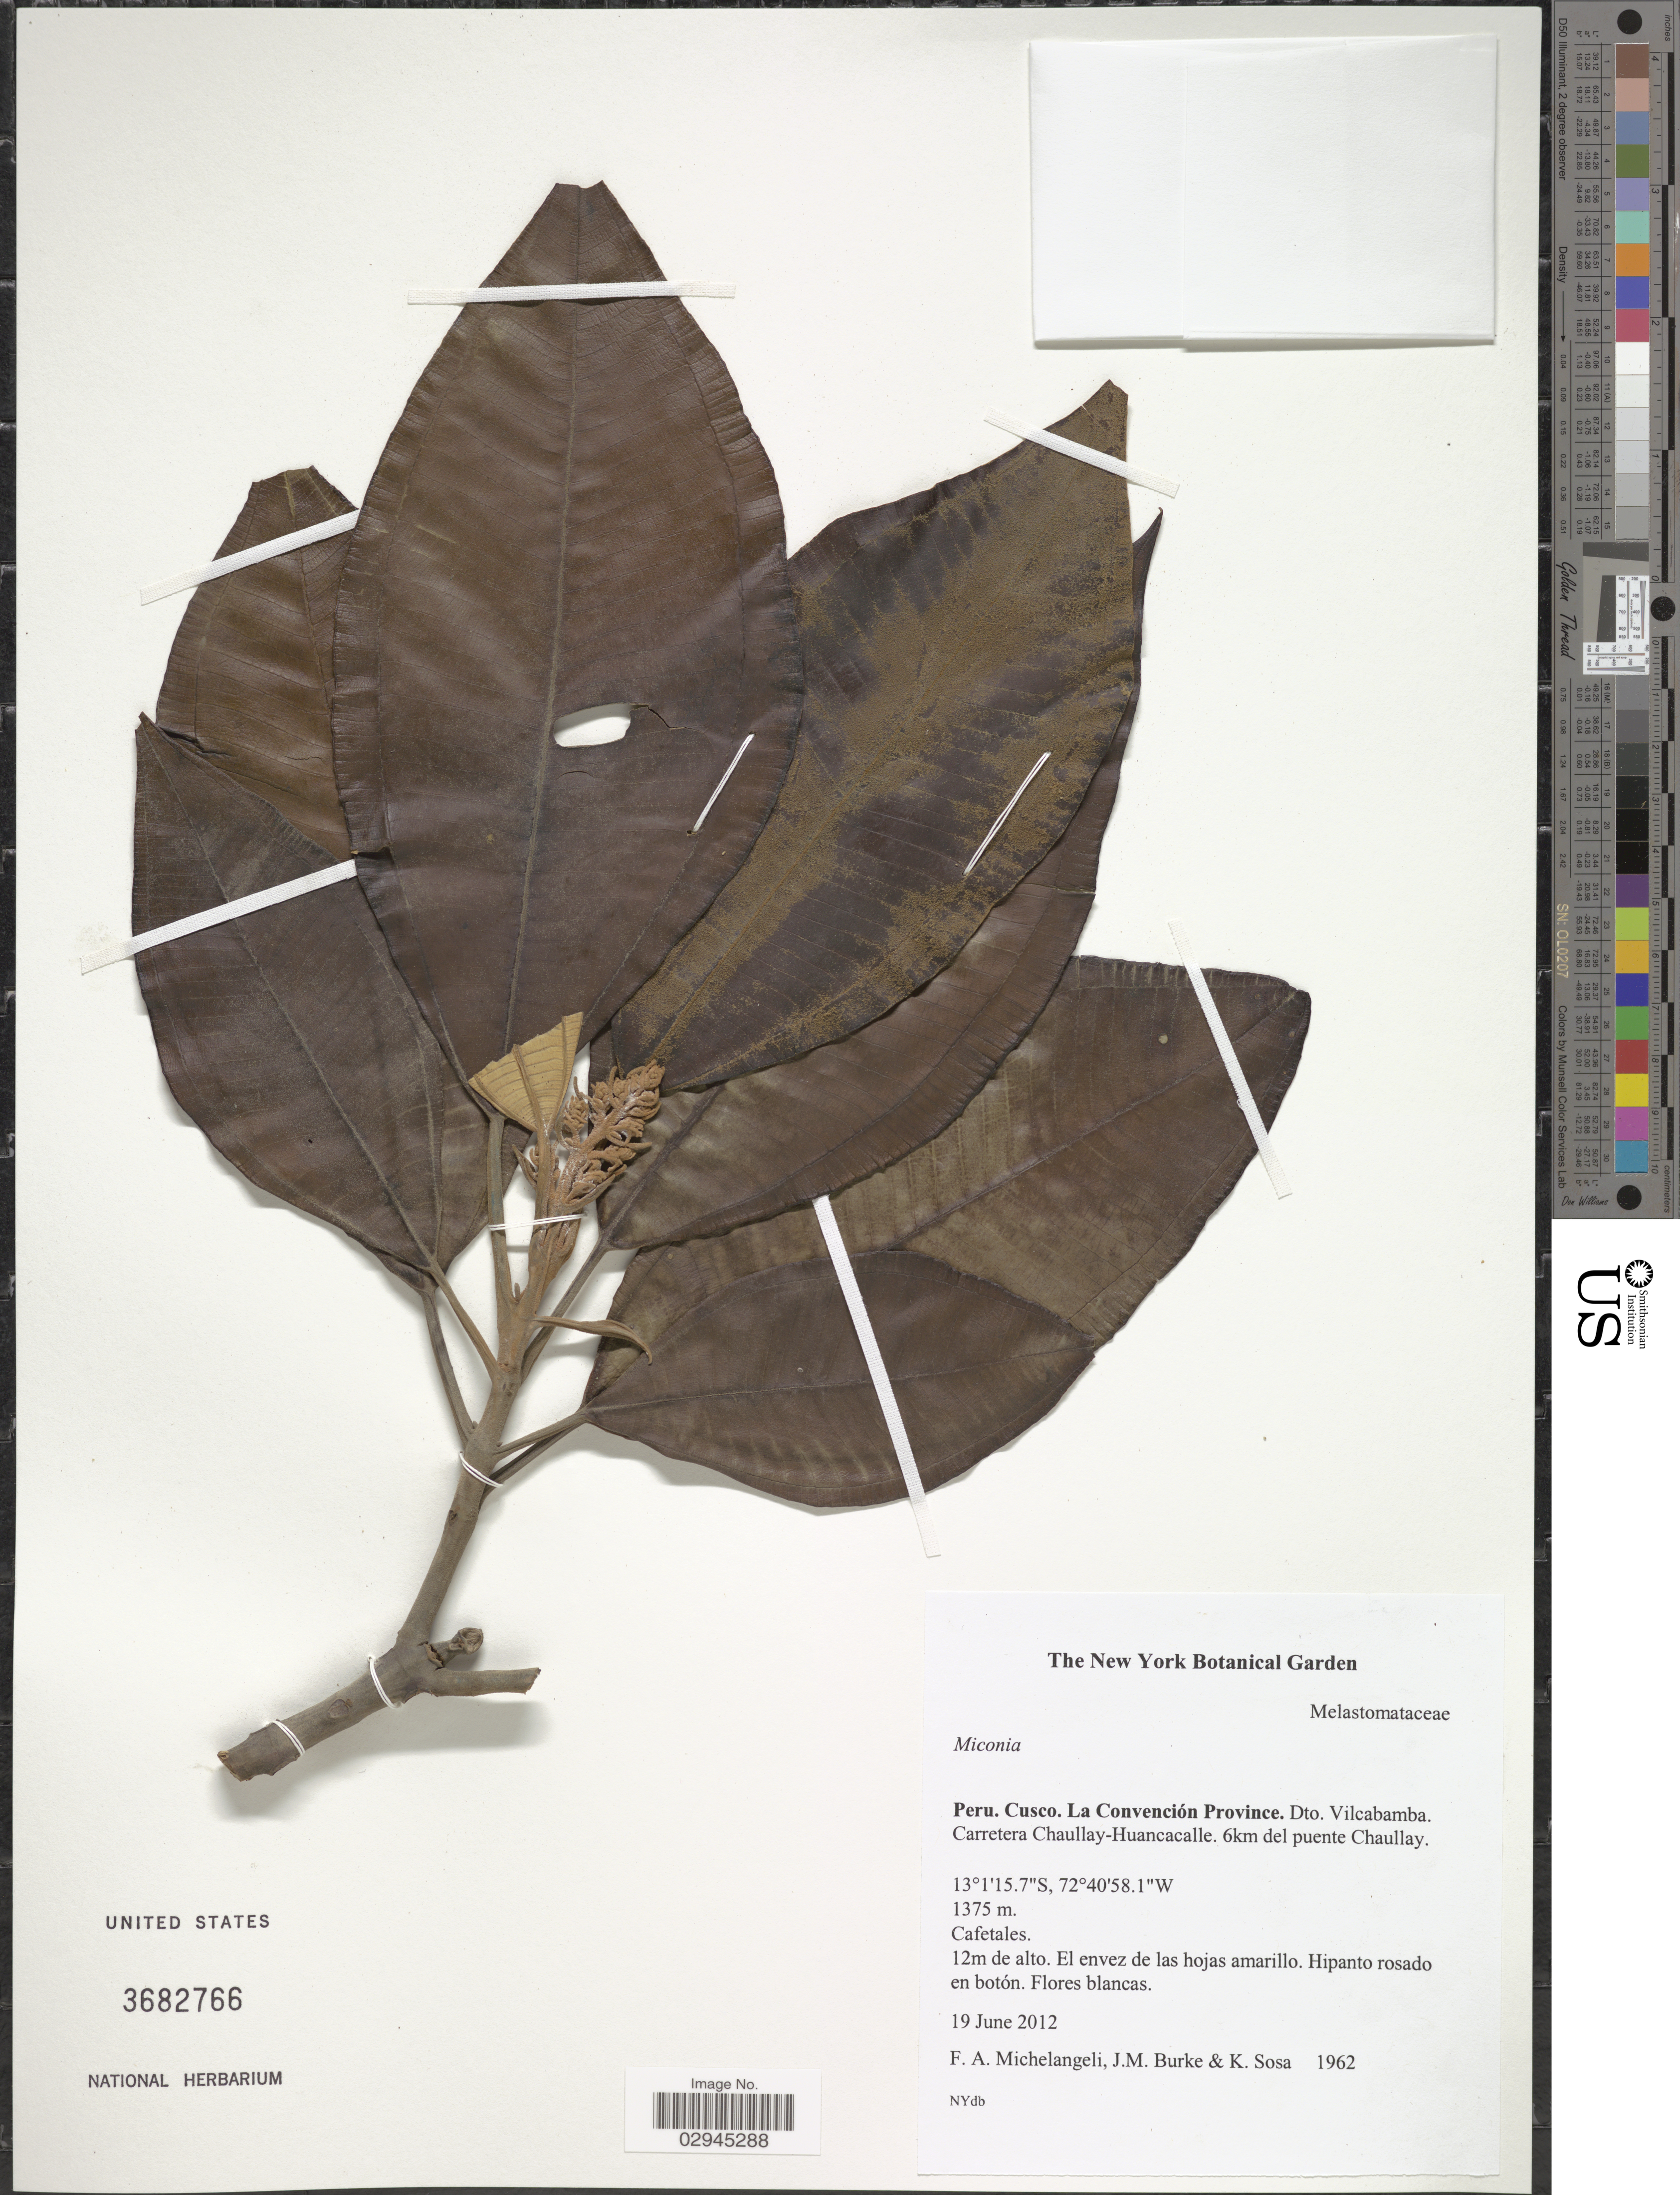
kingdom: Plantae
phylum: Tracheophyta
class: Magnoliopsida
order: Myrtales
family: Melastomataceae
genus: Miconia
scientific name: Miconia sp.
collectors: F. A. Michelangeli, Jac. M. Burke & K. Sosa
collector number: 1962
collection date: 2012-06-19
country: Peru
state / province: Cusco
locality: La Convención Province. Dto. Vilcabamba. Carretera Chaullay-Huancacalle. 6km del puente Chaullay.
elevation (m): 1375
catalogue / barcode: US 3682766